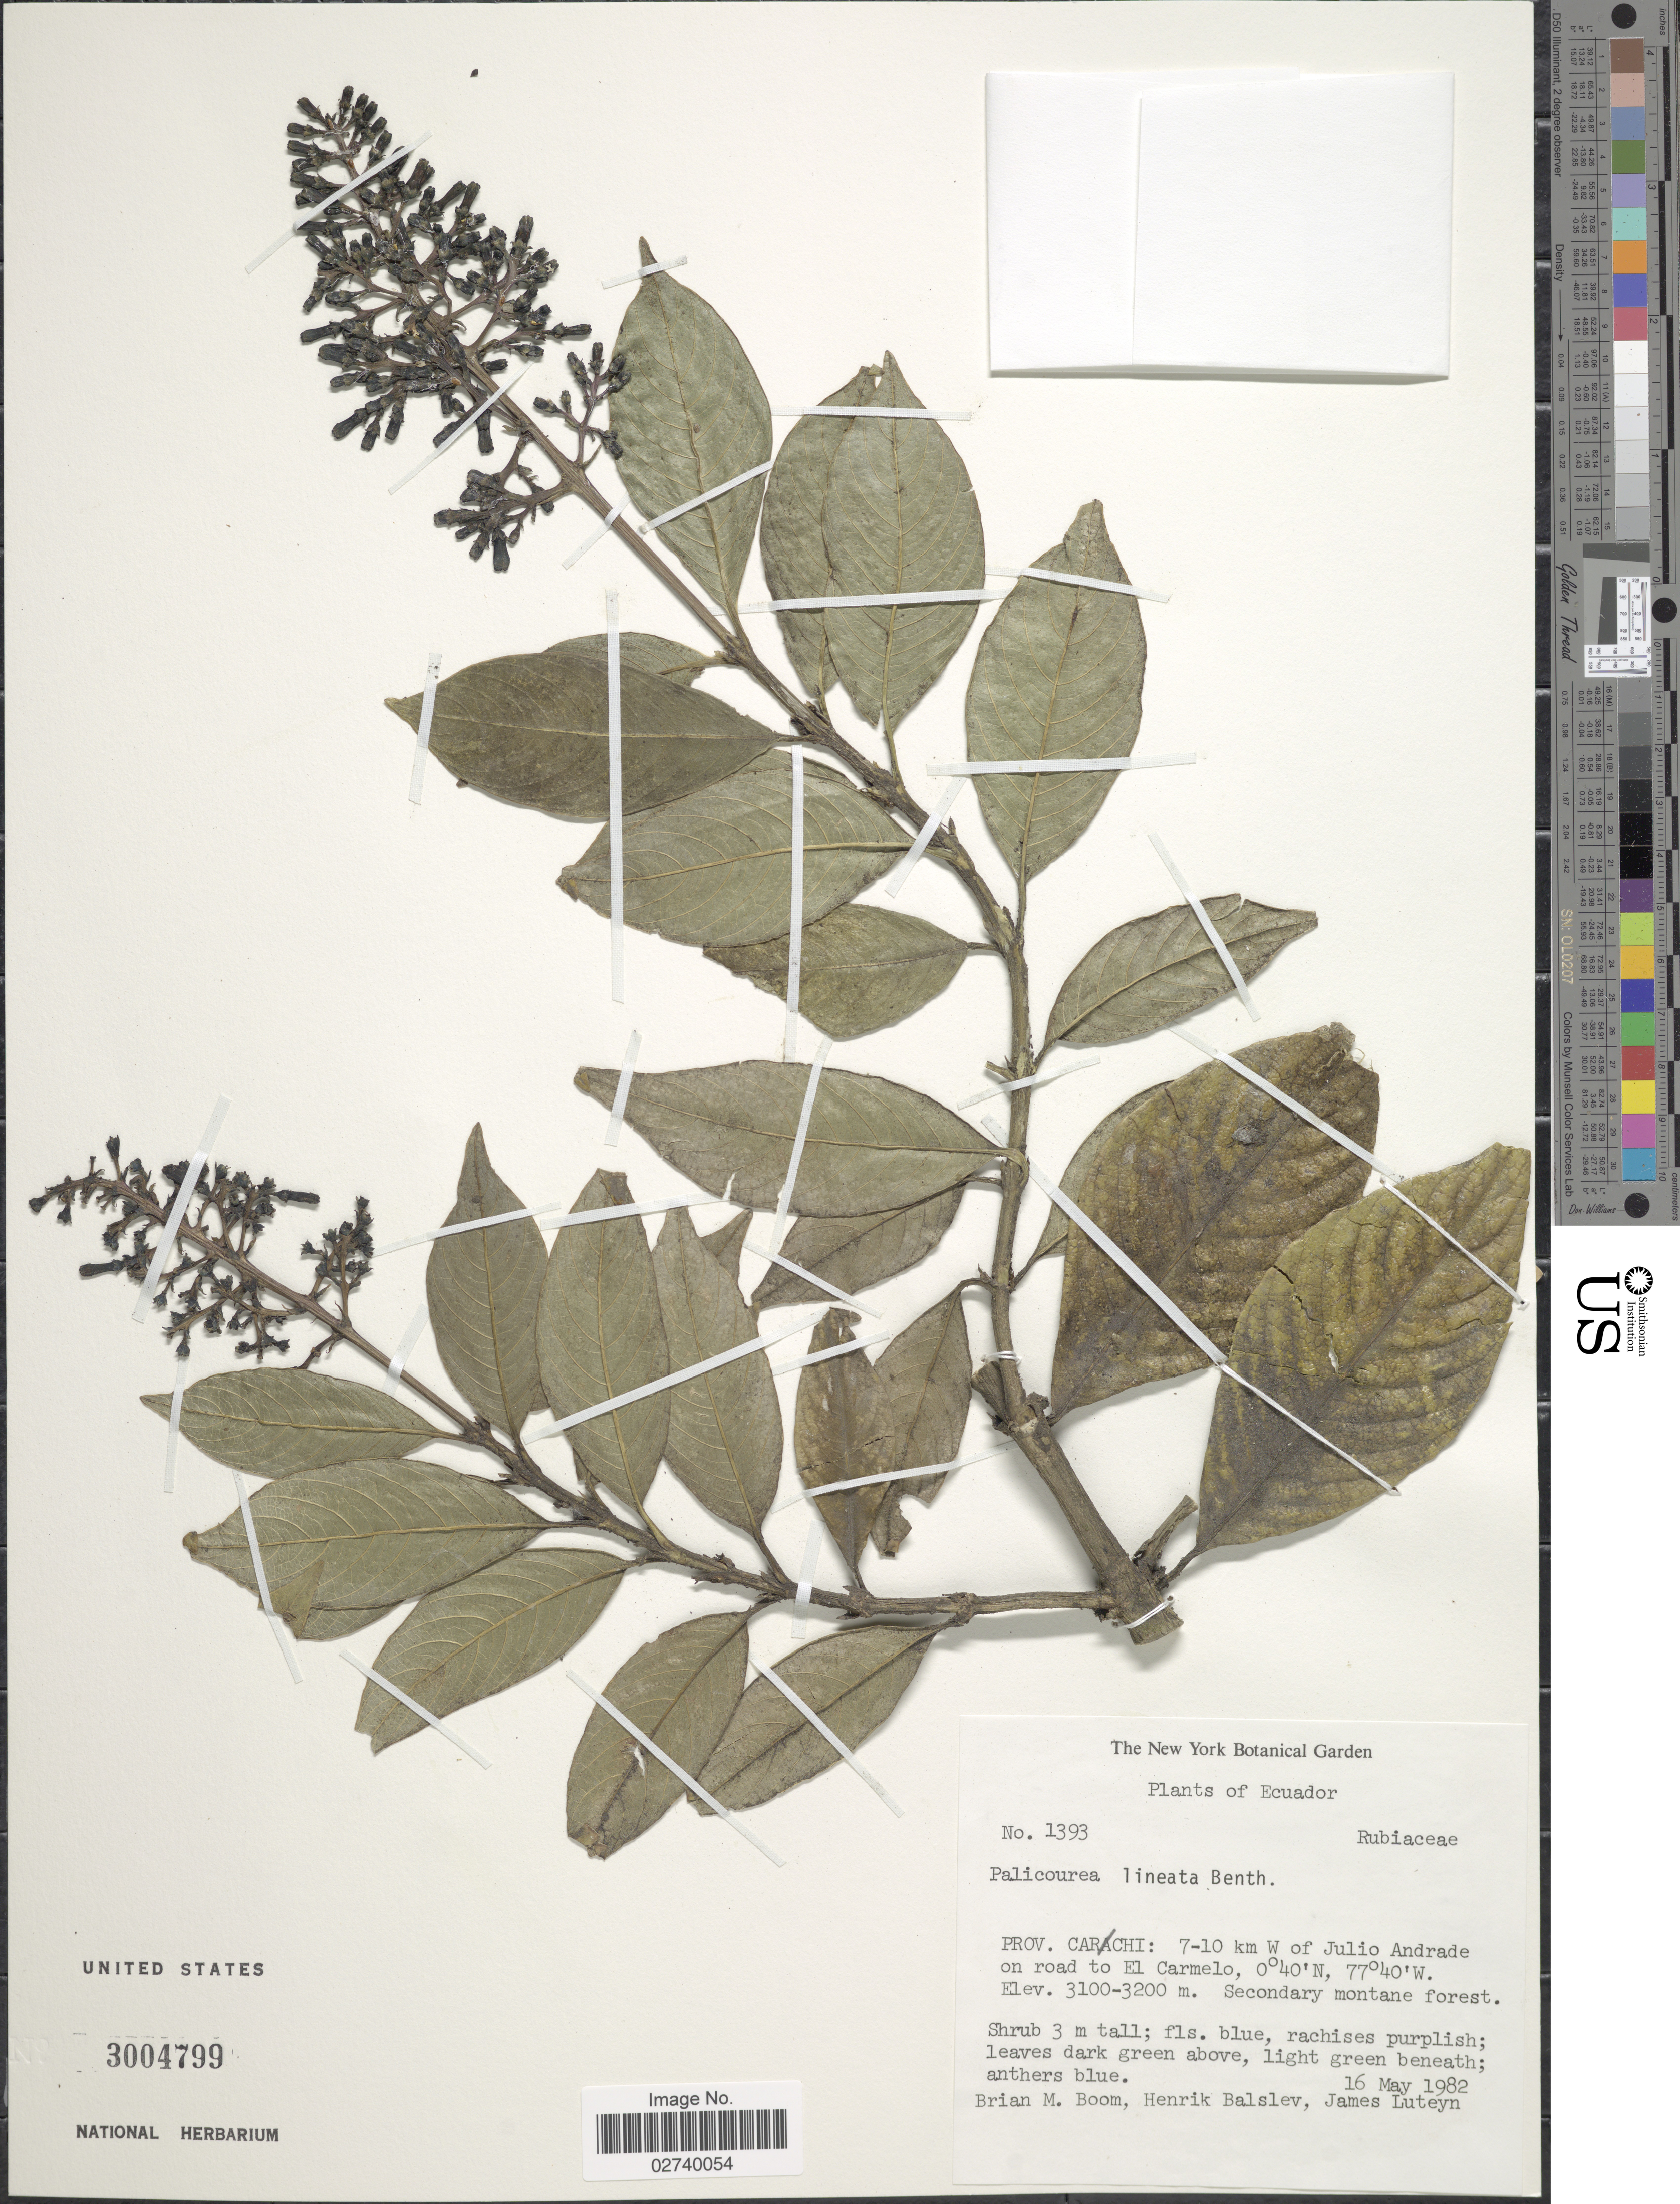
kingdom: Plantae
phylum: Tracheophyta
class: Magnoliopsida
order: Gentianales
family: Rubiaceae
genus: Palicourea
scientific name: Palicourea lineata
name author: Benth.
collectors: B. M. Boom, H. Balslev & J. L. Luteyn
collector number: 1393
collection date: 1982-05-16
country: Ecuador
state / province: Carchi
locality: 7-10 km W of Julio Andrade on road to El Carmelo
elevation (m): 3100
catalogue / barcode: US 3004799